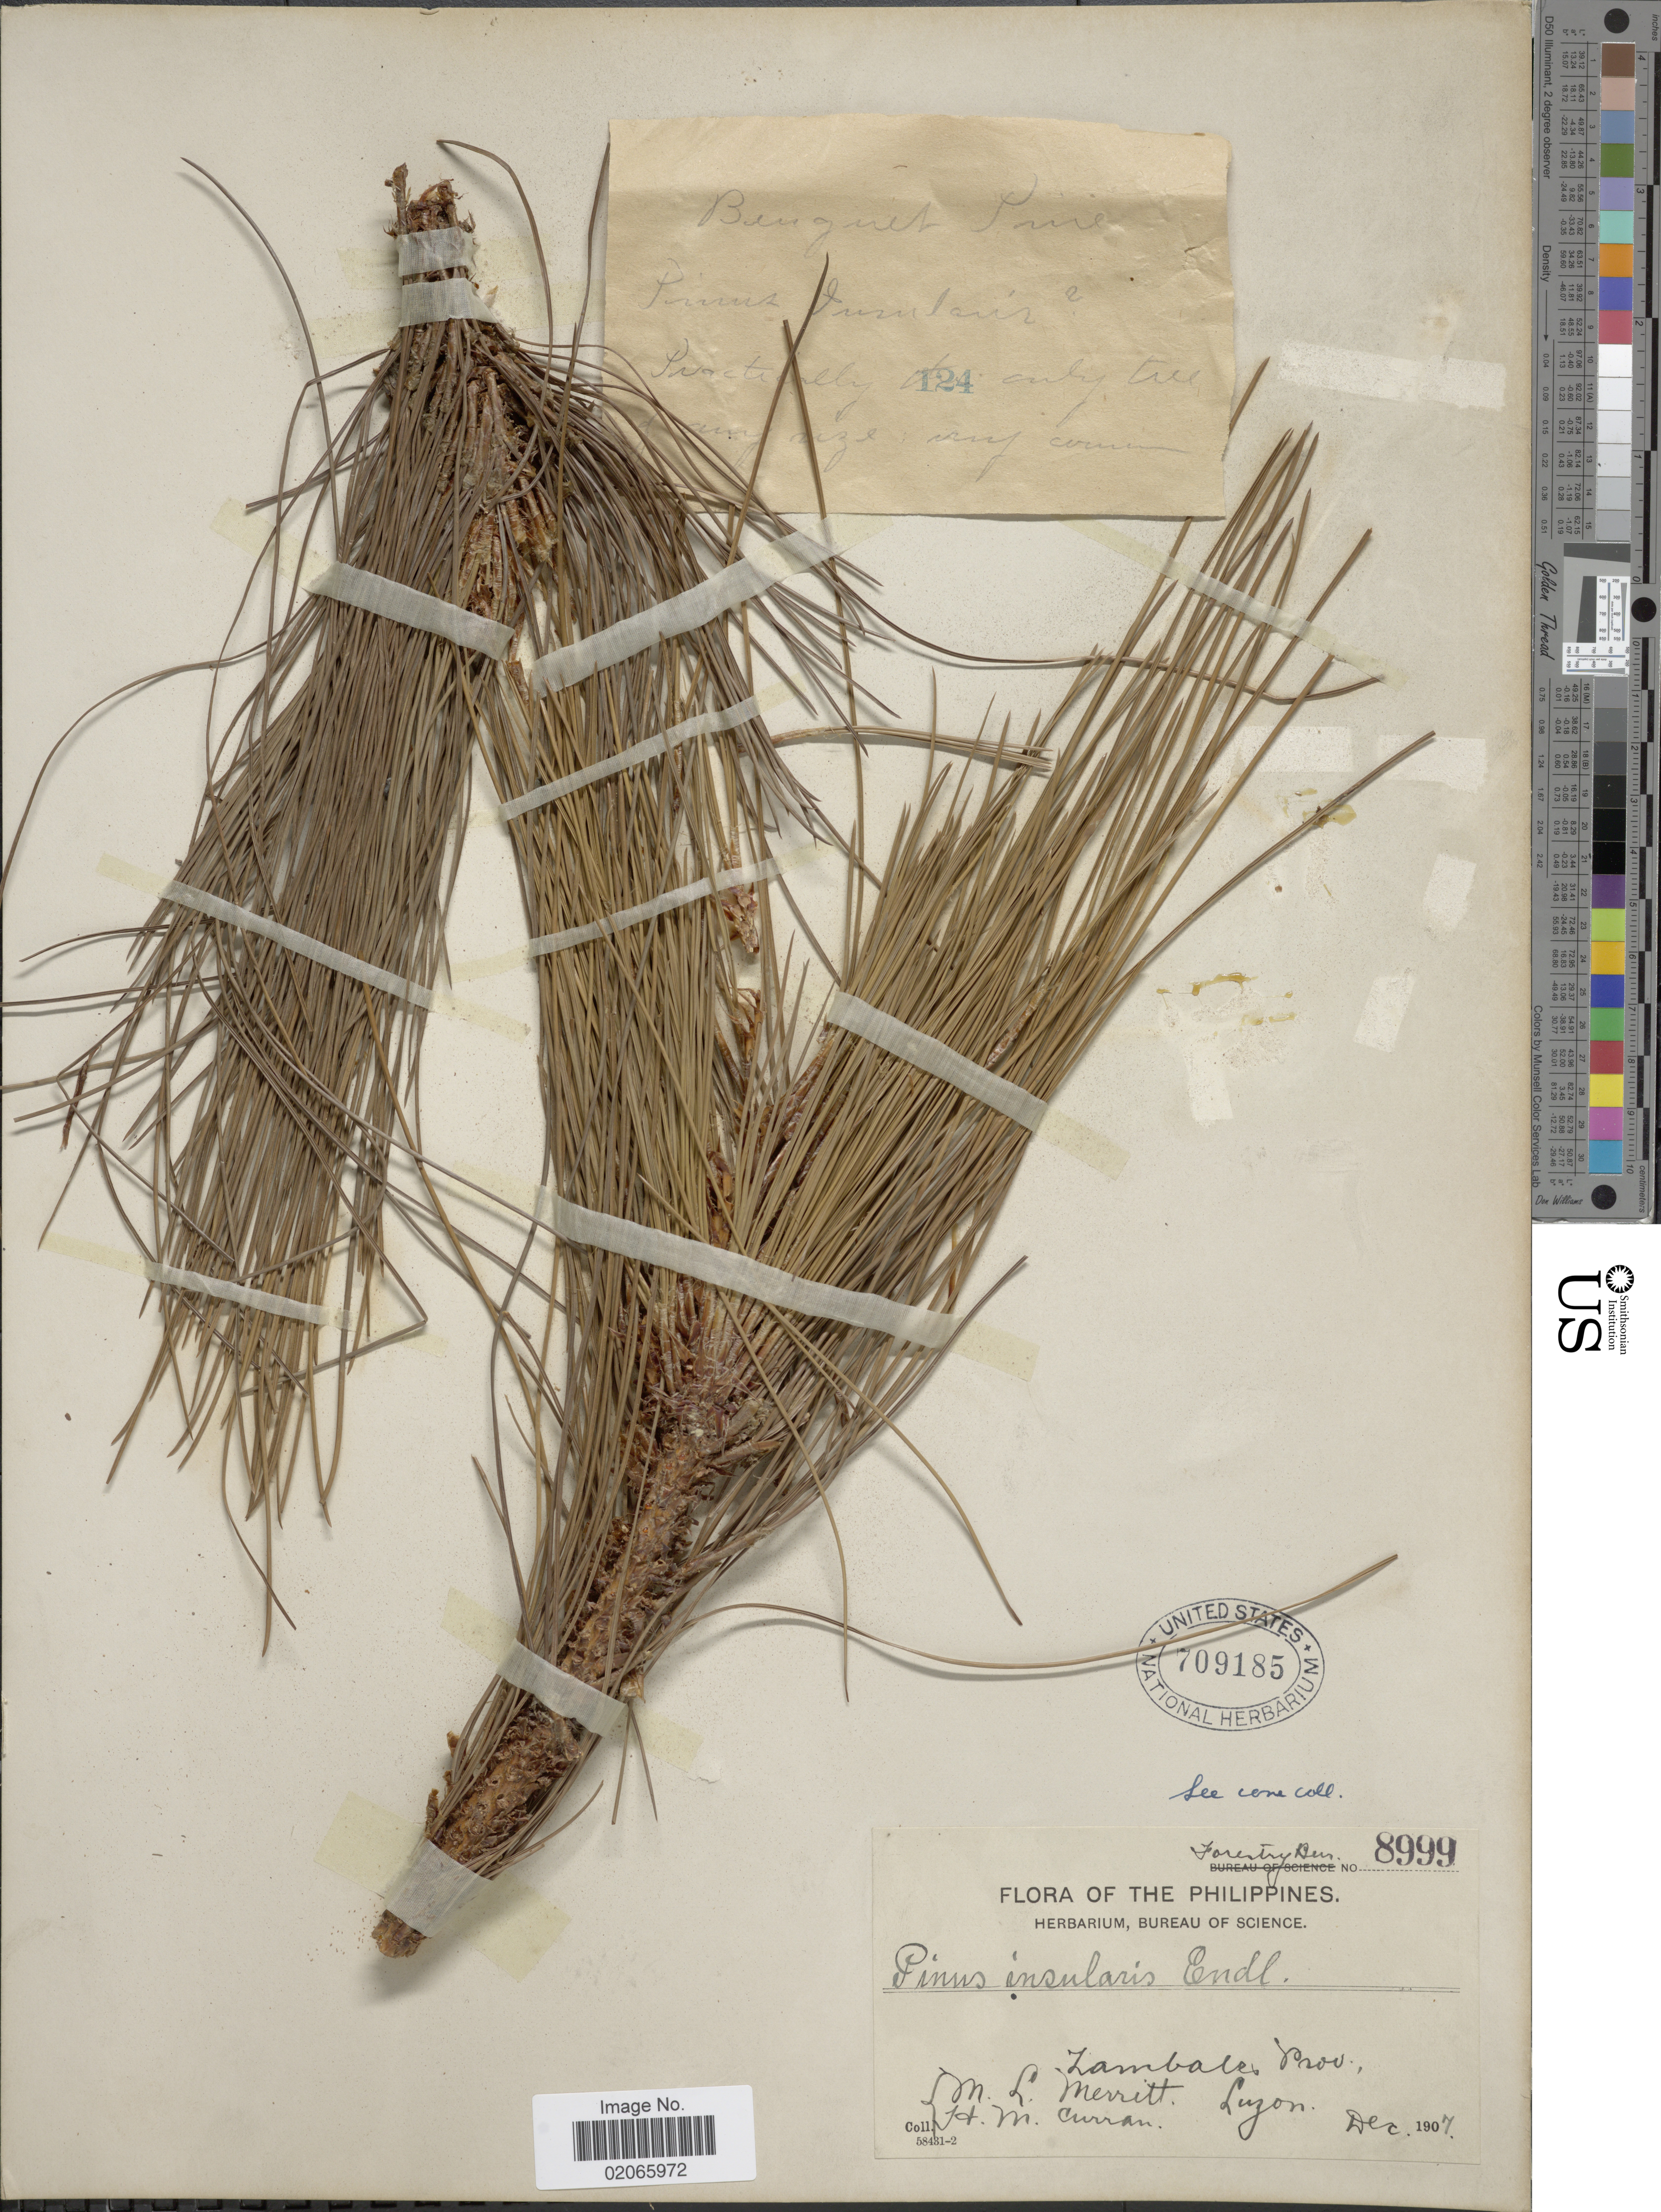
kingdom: Plantae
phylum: Tracheophyta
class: Pinopsida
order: Pinales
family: Pinaceae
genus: Pinus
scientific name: Pinus insularis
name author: Endl.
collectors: M. L. Merritt & H. M. Curran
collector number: Forestry Bureau 8999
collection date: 1907-12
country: Philippines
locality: Zambales Prov. Luzon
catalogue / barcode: US 709185